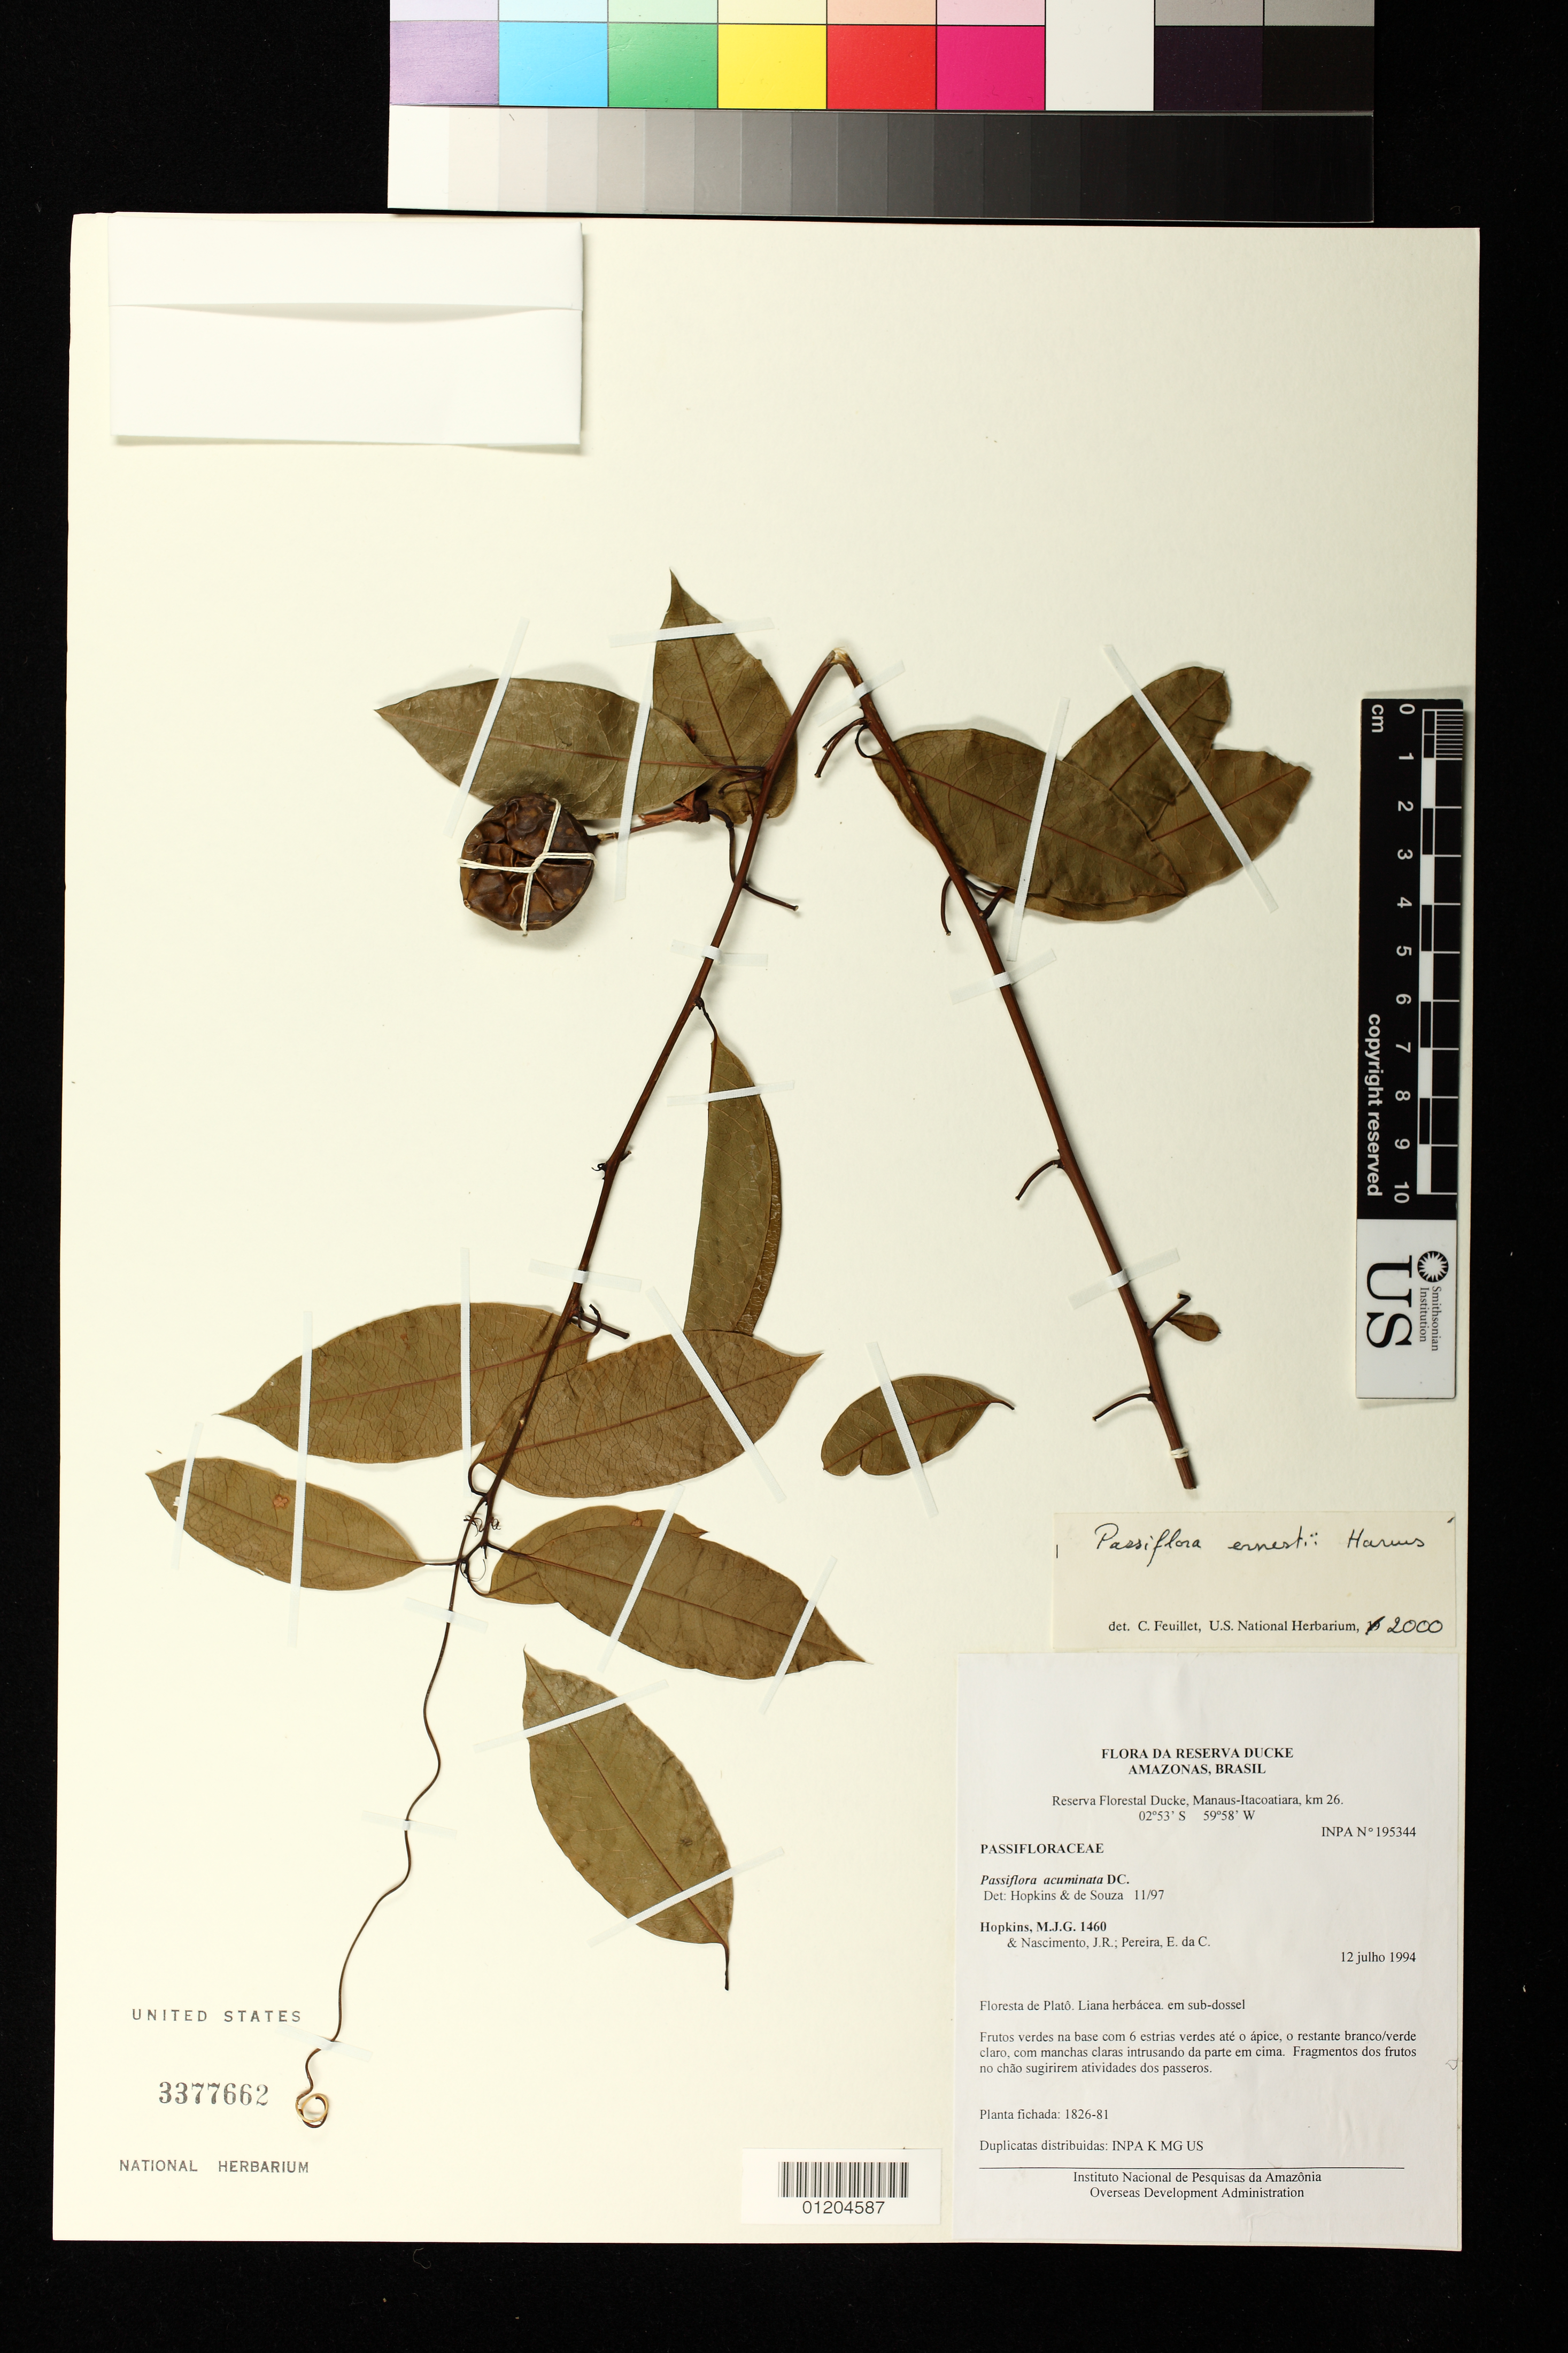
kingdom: Plantae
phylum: Tracheophyta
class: Magnoliopsida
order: Malpighiales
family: Passifloraceae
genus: Passiflora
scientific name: Passiflora variolata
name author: Poepp. & Endl.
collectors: M. J. G. Hopkins, J. R. Nascimento & E. C. Pereira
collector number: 1460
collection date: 1994-07-12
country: Brazil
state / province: Amazonas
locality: Reserva Florestal Ducke, Manaus-Itacoatiara, km 26.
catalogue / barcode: US 3377662